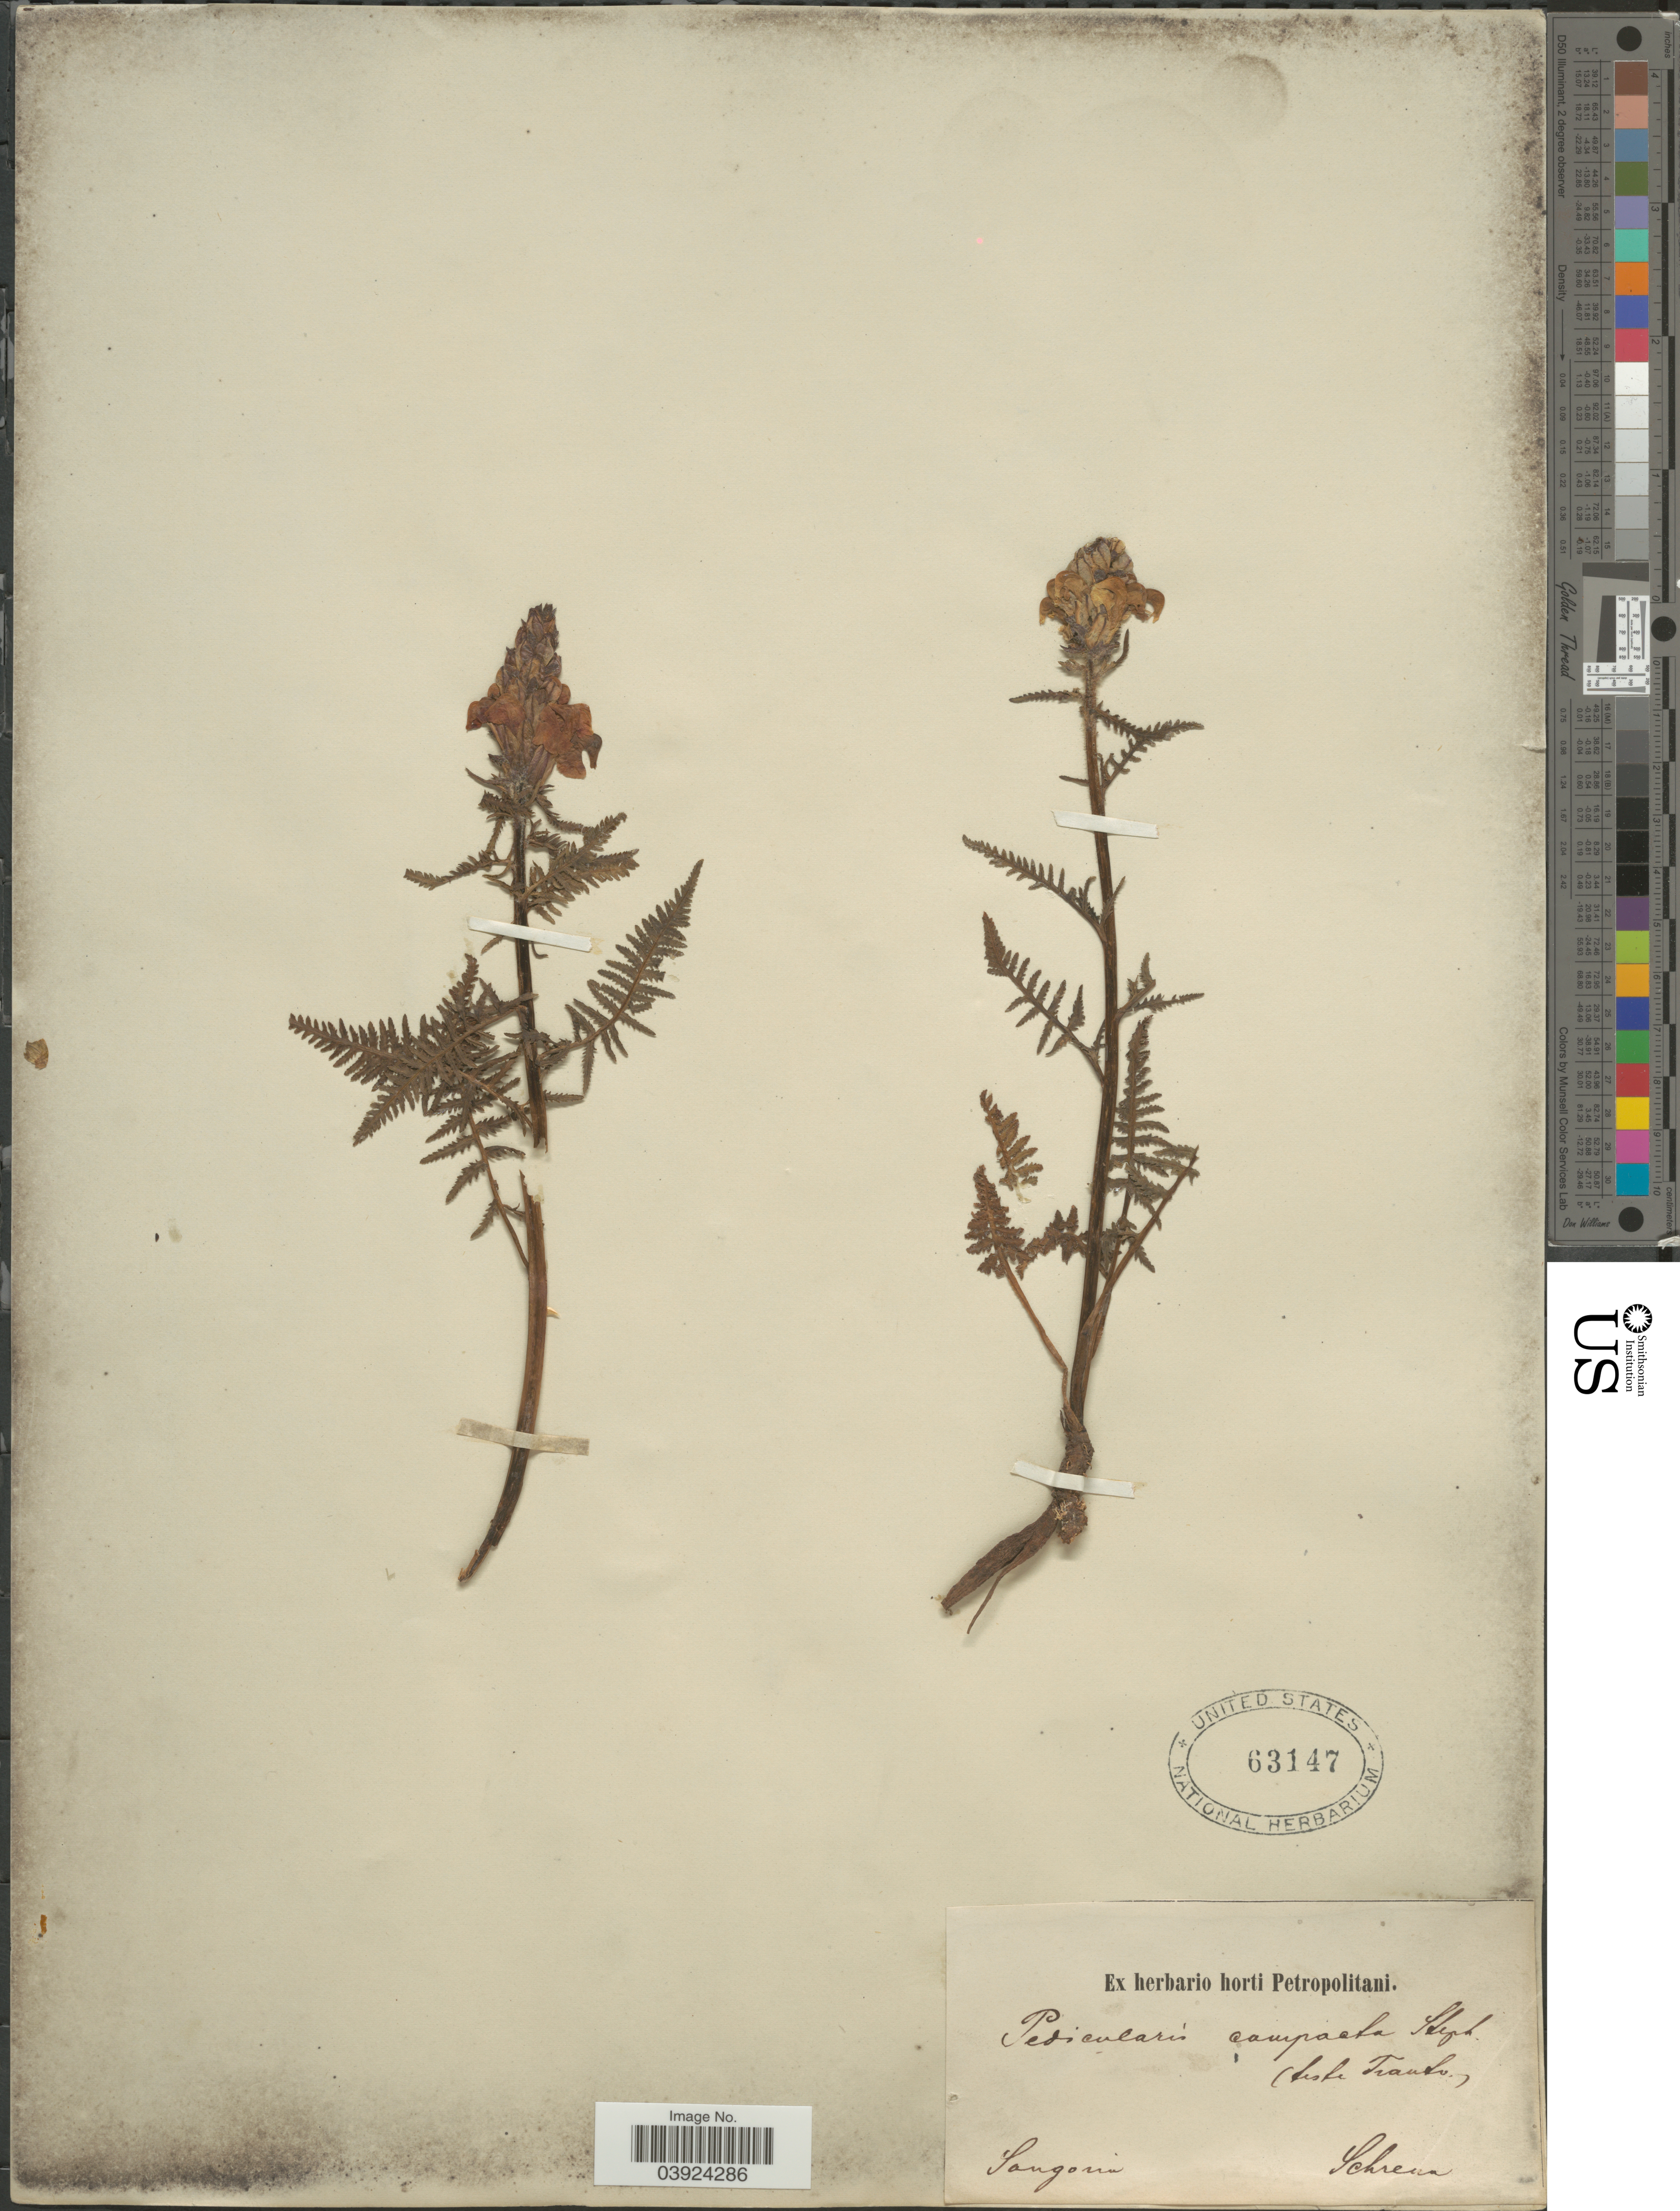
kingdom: Plantae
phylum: Tracheophyta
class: Magnoliopsida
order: Lamiales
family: Orobanchaceae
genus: Pedicularis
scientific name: Pedicularis compacta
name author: Steph.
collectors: A.G. Schrenk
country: China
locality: Songoria.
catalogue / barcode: US 63147